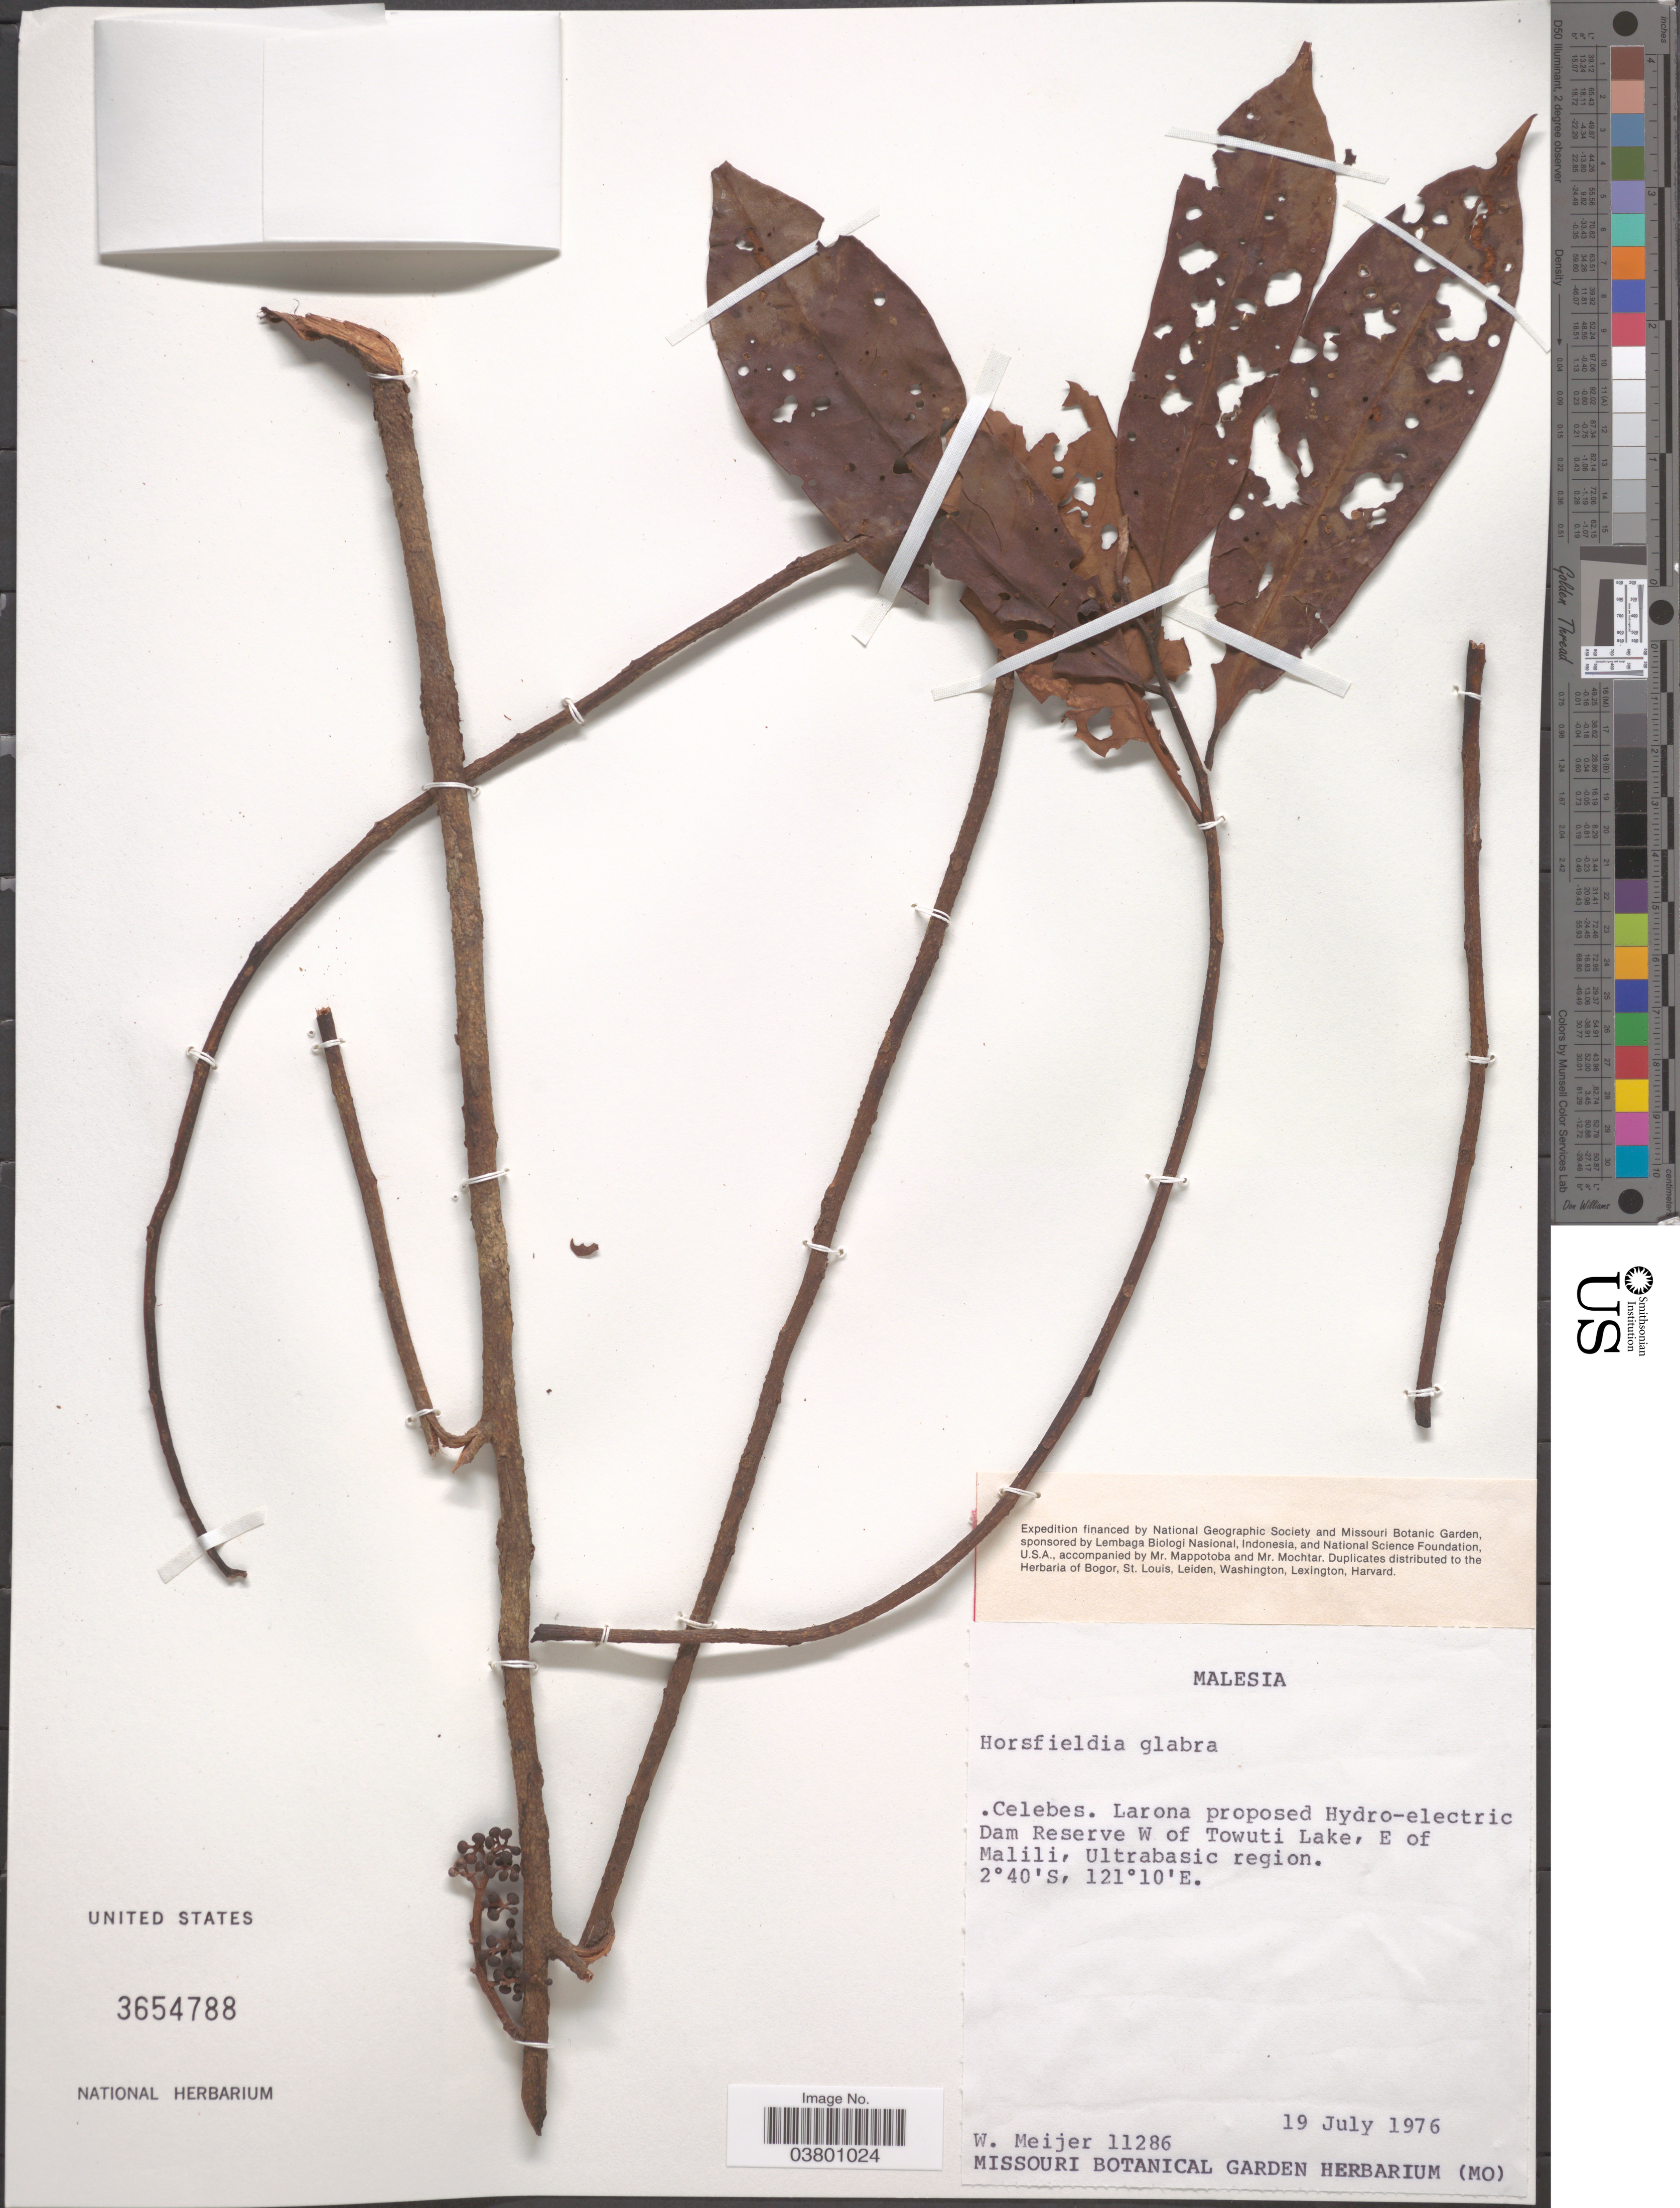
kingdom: Plantae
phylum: Tracheophyta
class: Magnoliopsida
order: Magnoliales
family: Myristicaceae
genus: Horsfieldia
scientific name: Horsfieldia glabra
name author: (Blume) Warb.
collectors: W. Meijer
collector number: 11286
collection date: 1976-07-19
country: Malaysia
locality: Malesia. Celebes. Larona proposed Hydro-electric Dam Reserve W of Towuti Lake, E of Malili, Ultrabasic region.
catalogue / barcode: US 3654788